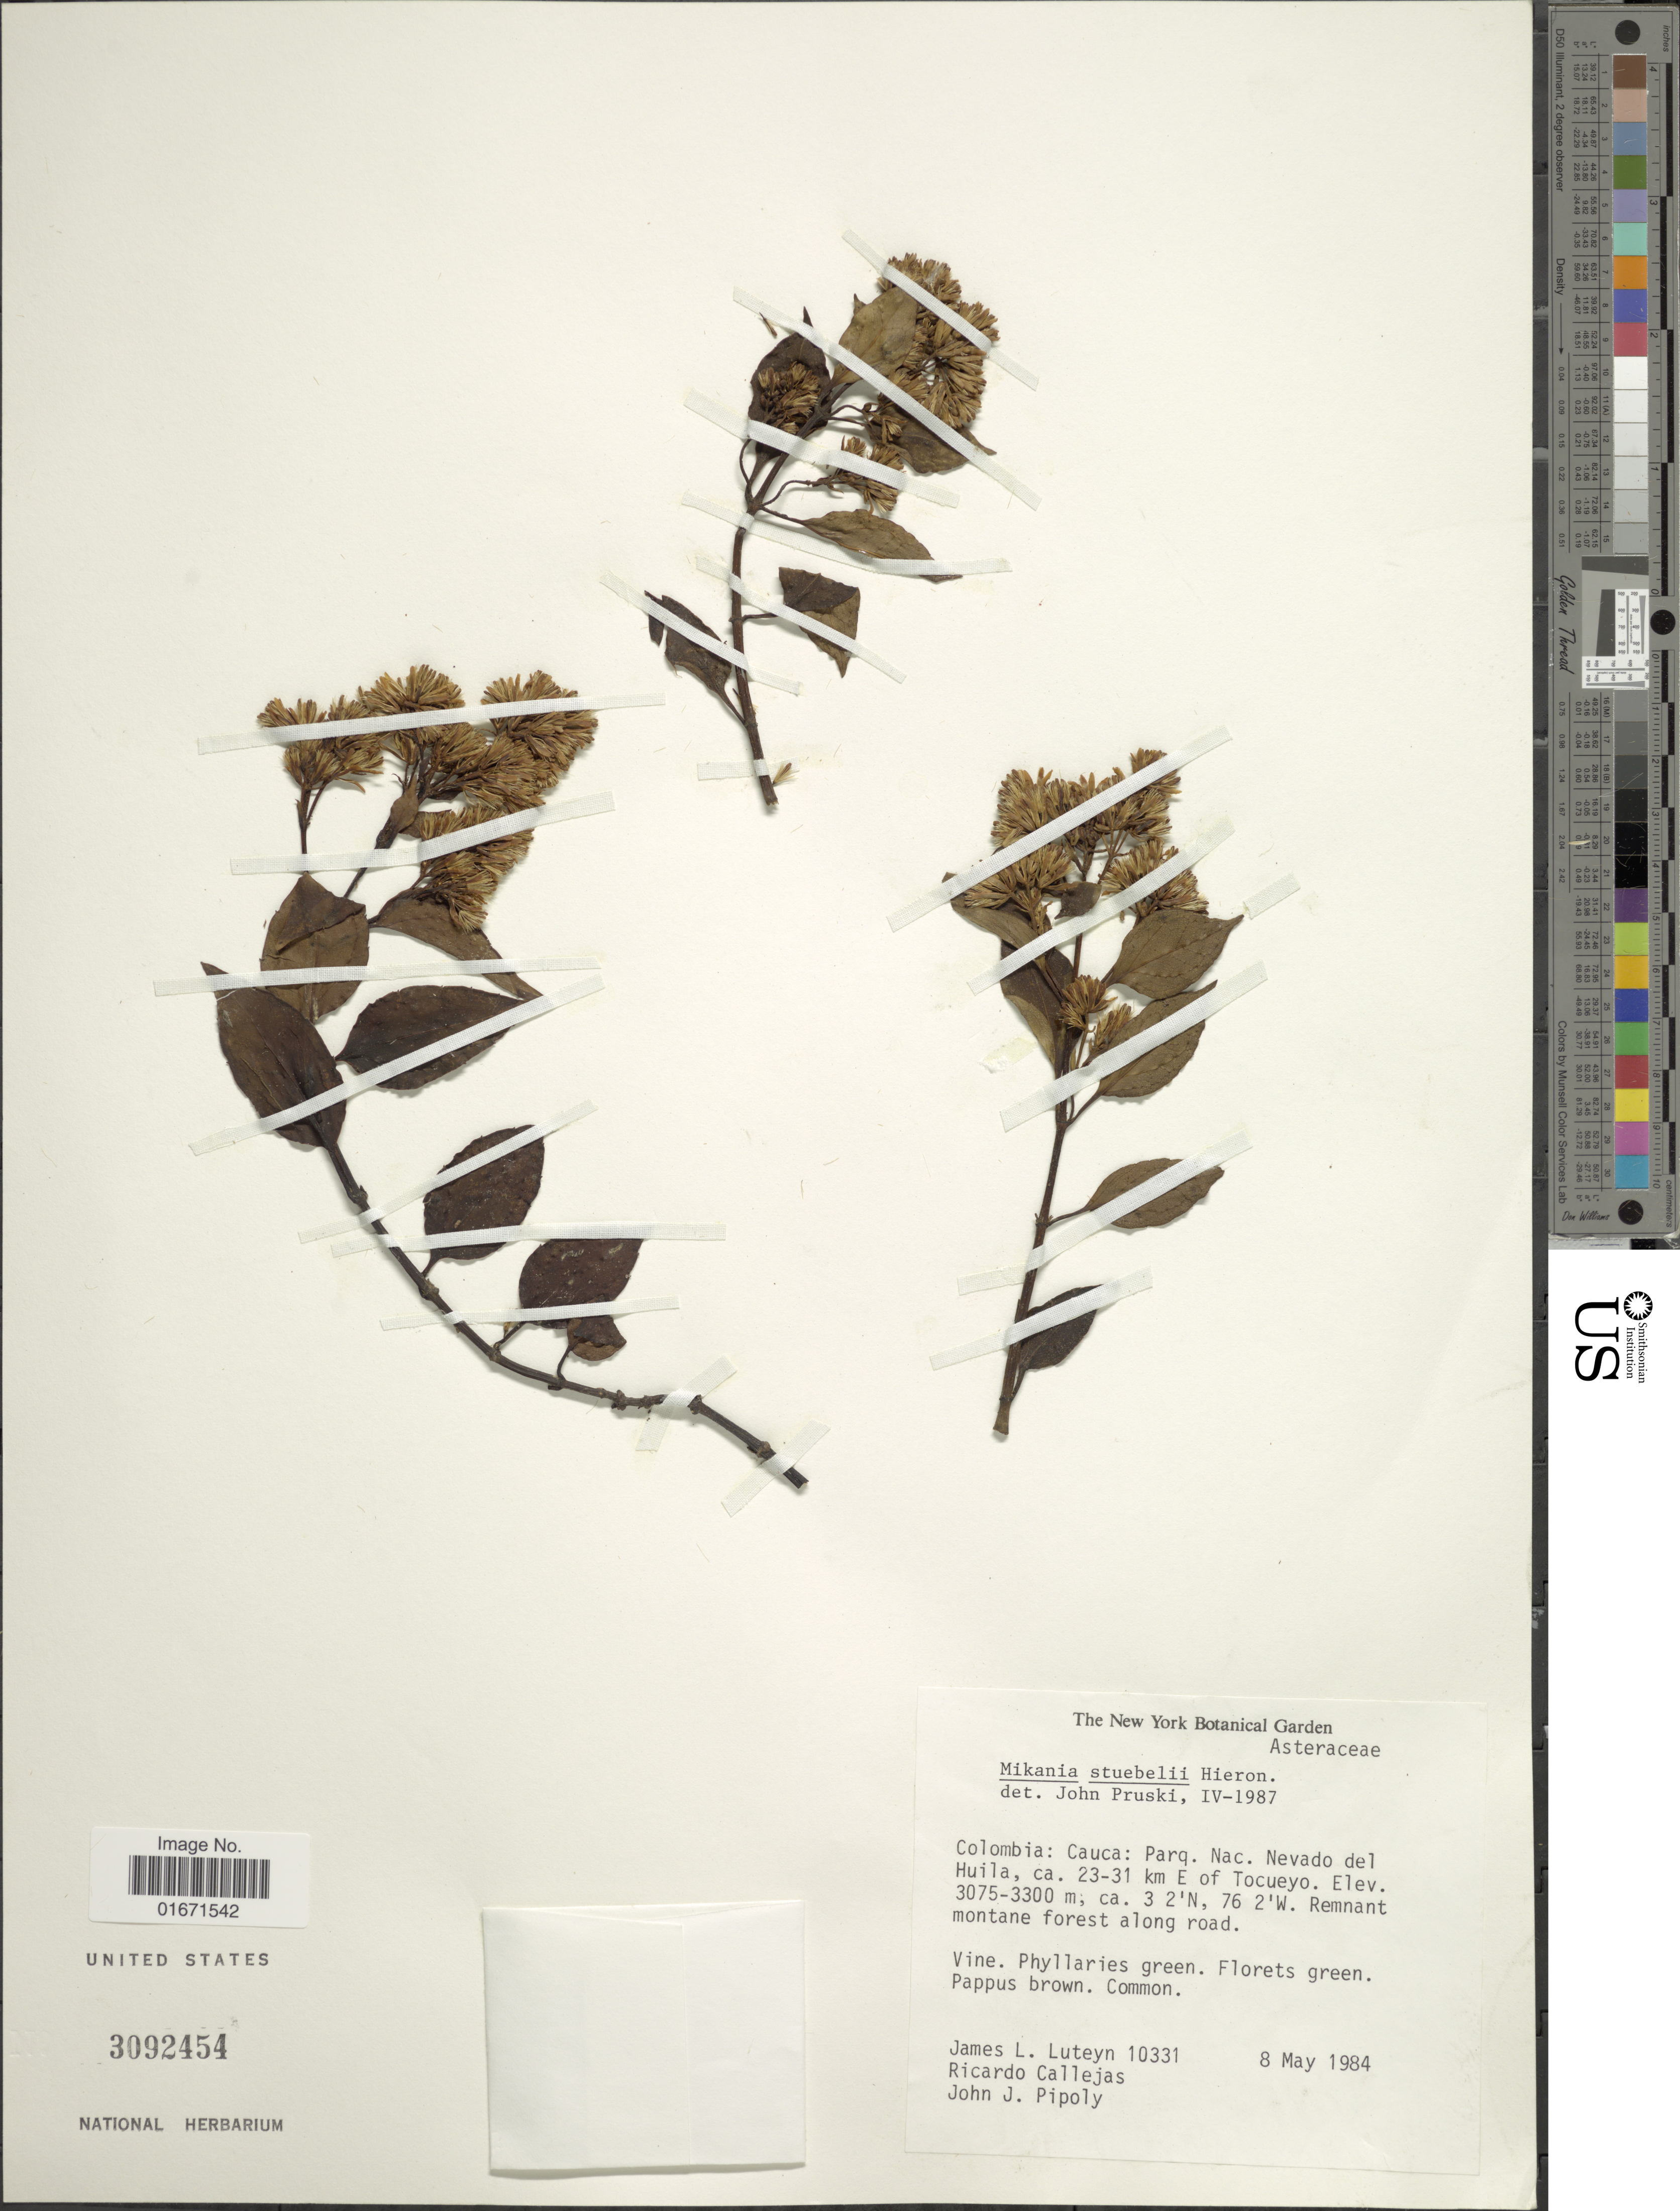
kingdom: Plantae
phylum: Tracheophyta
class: Magnoliopsida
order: Asterales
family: Asteraceae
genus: Mikania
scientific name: Mikania stuebelii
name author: Hieron.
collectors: J. L. Luteyn, R. Callejas & J. J. Pipoly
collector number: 10331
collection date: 1984-05-08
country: Colombia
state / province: Cauca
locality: Colombia: Cauca: Parq. Nac. Nevado del Huila, ca. 23-31 km E of Tocueyo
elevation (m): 3075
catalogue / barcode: US 3092454